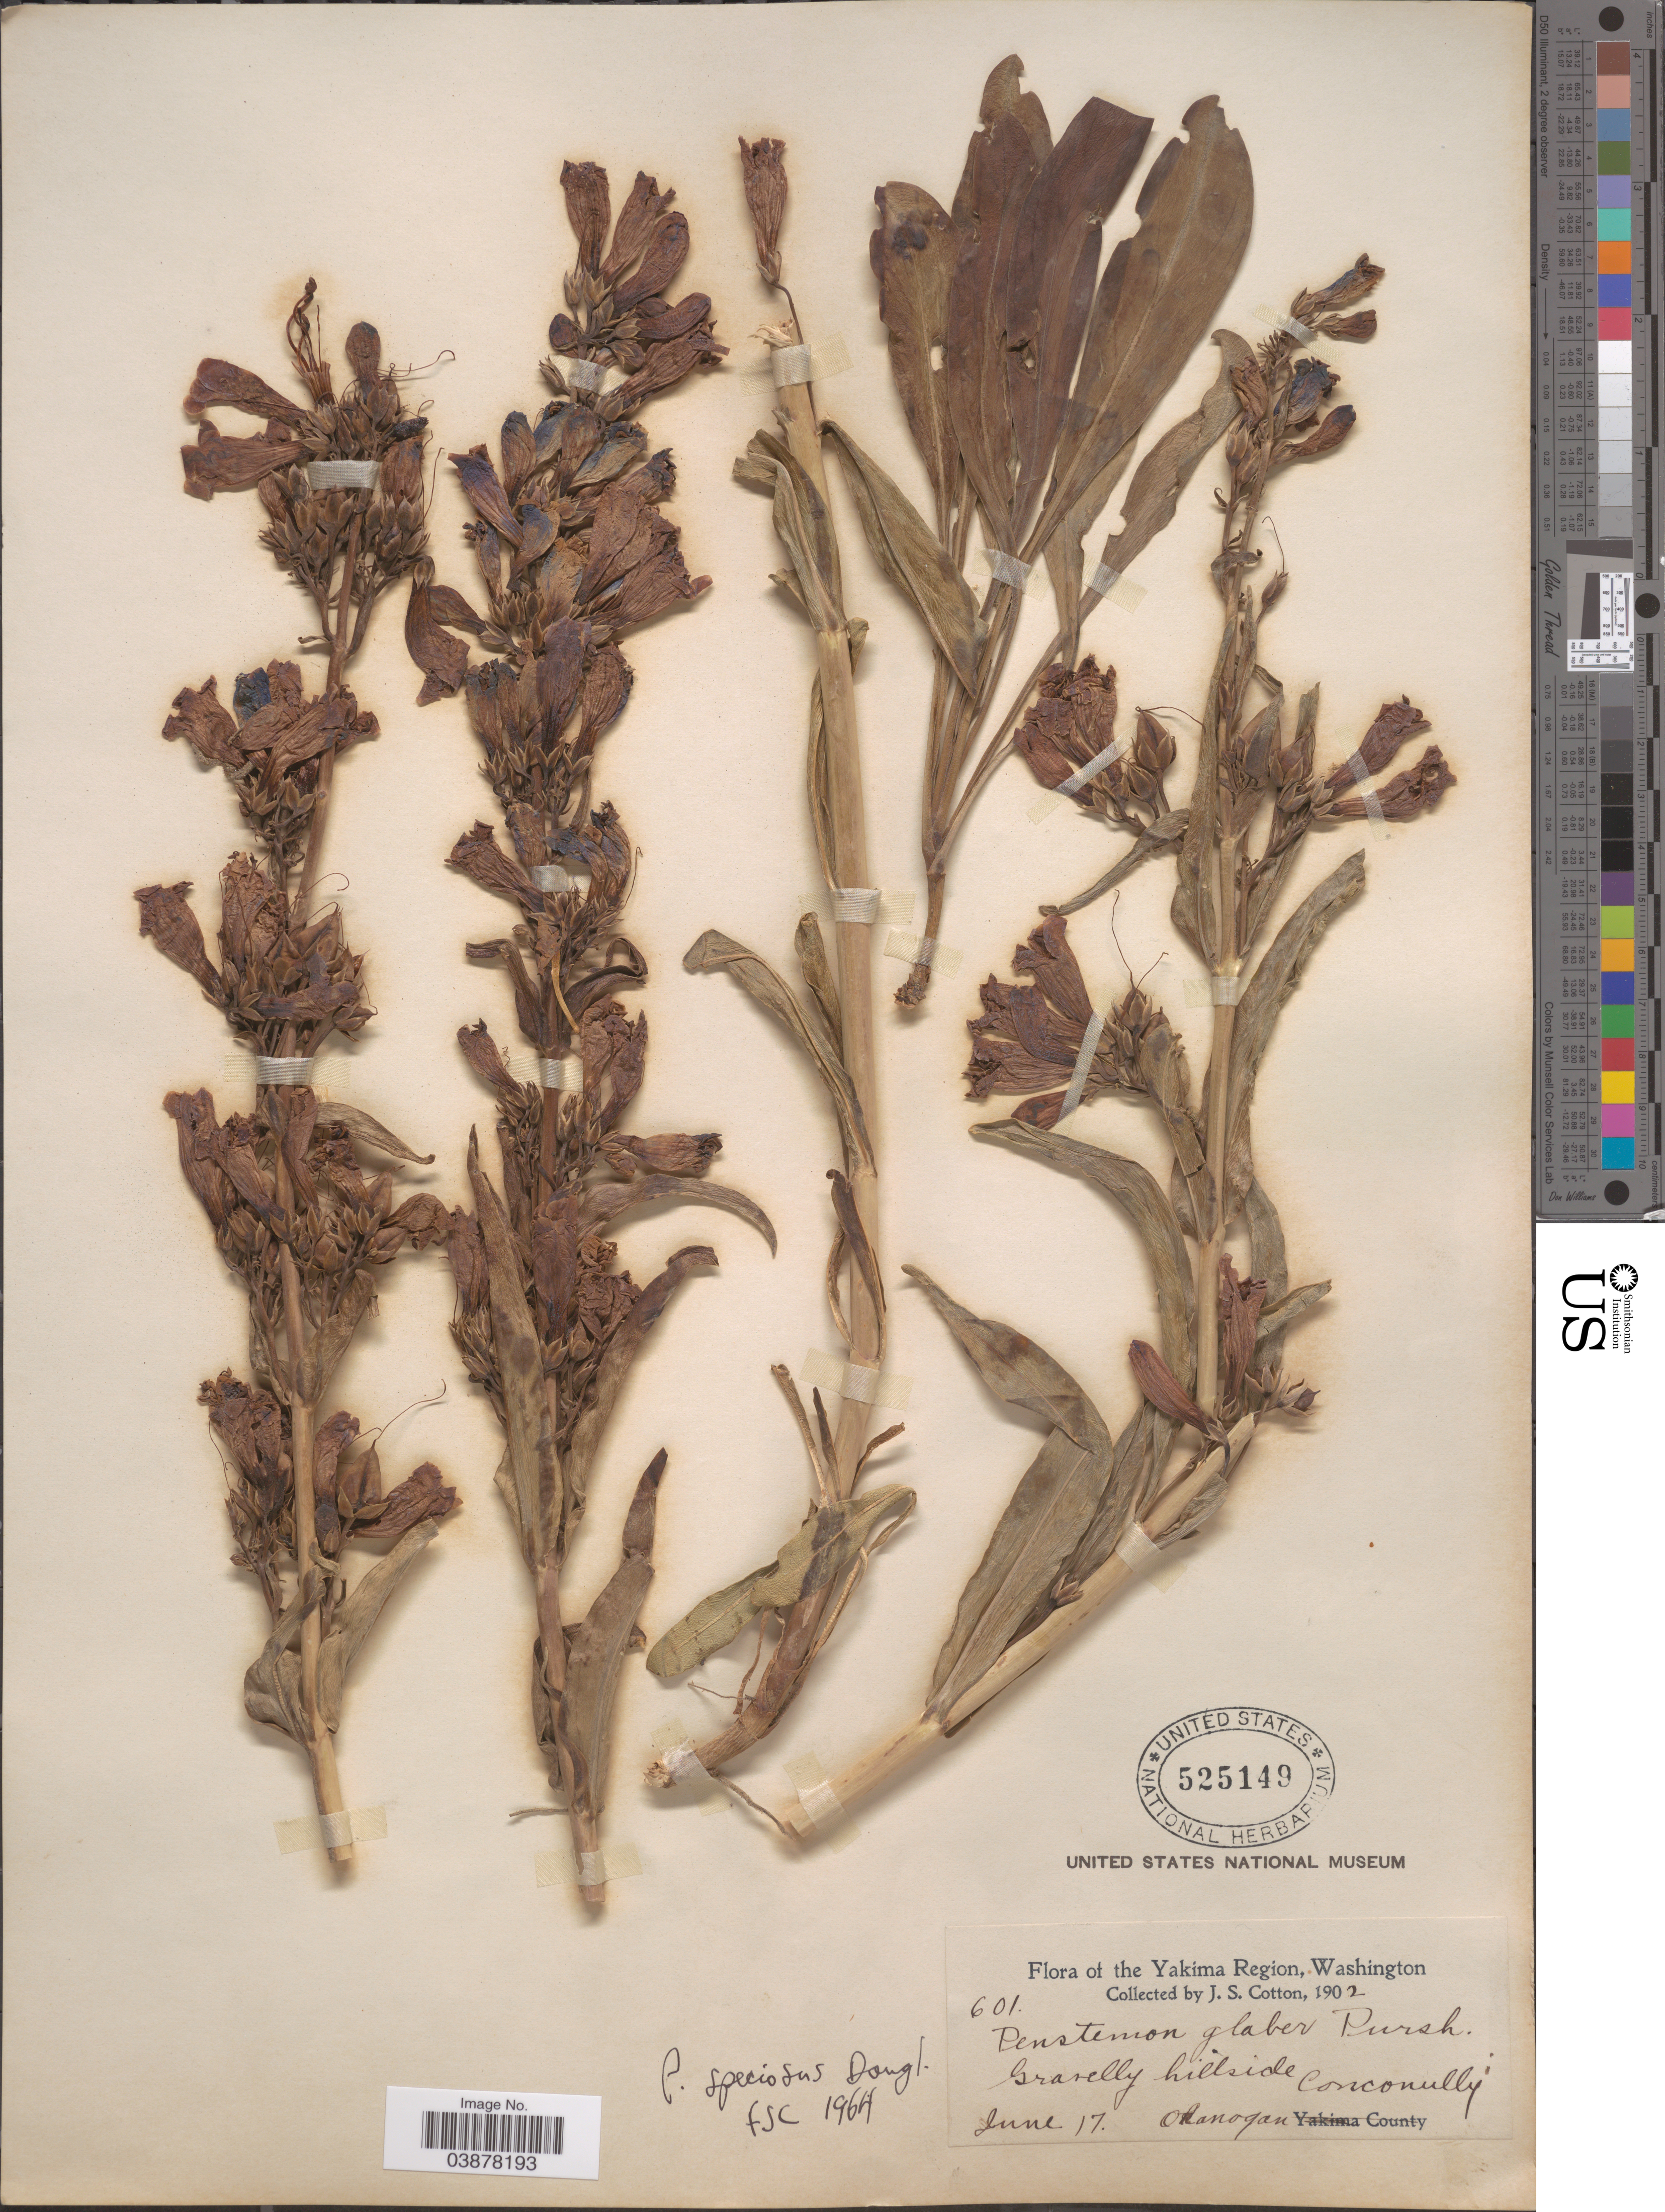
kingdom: Plantae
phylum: Tracheophyta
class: Magnoliopsida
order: Lamiales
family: Plantaginaceae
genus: Penstemon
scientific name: Penstemon speciosus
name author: Douglas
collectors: J. S. Cotton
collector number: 601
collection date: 1902-06-17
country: United States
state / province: Washington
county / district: Okanogan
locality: The Yakima Region. Conconully. Okanogan County.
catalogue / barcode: US 525149